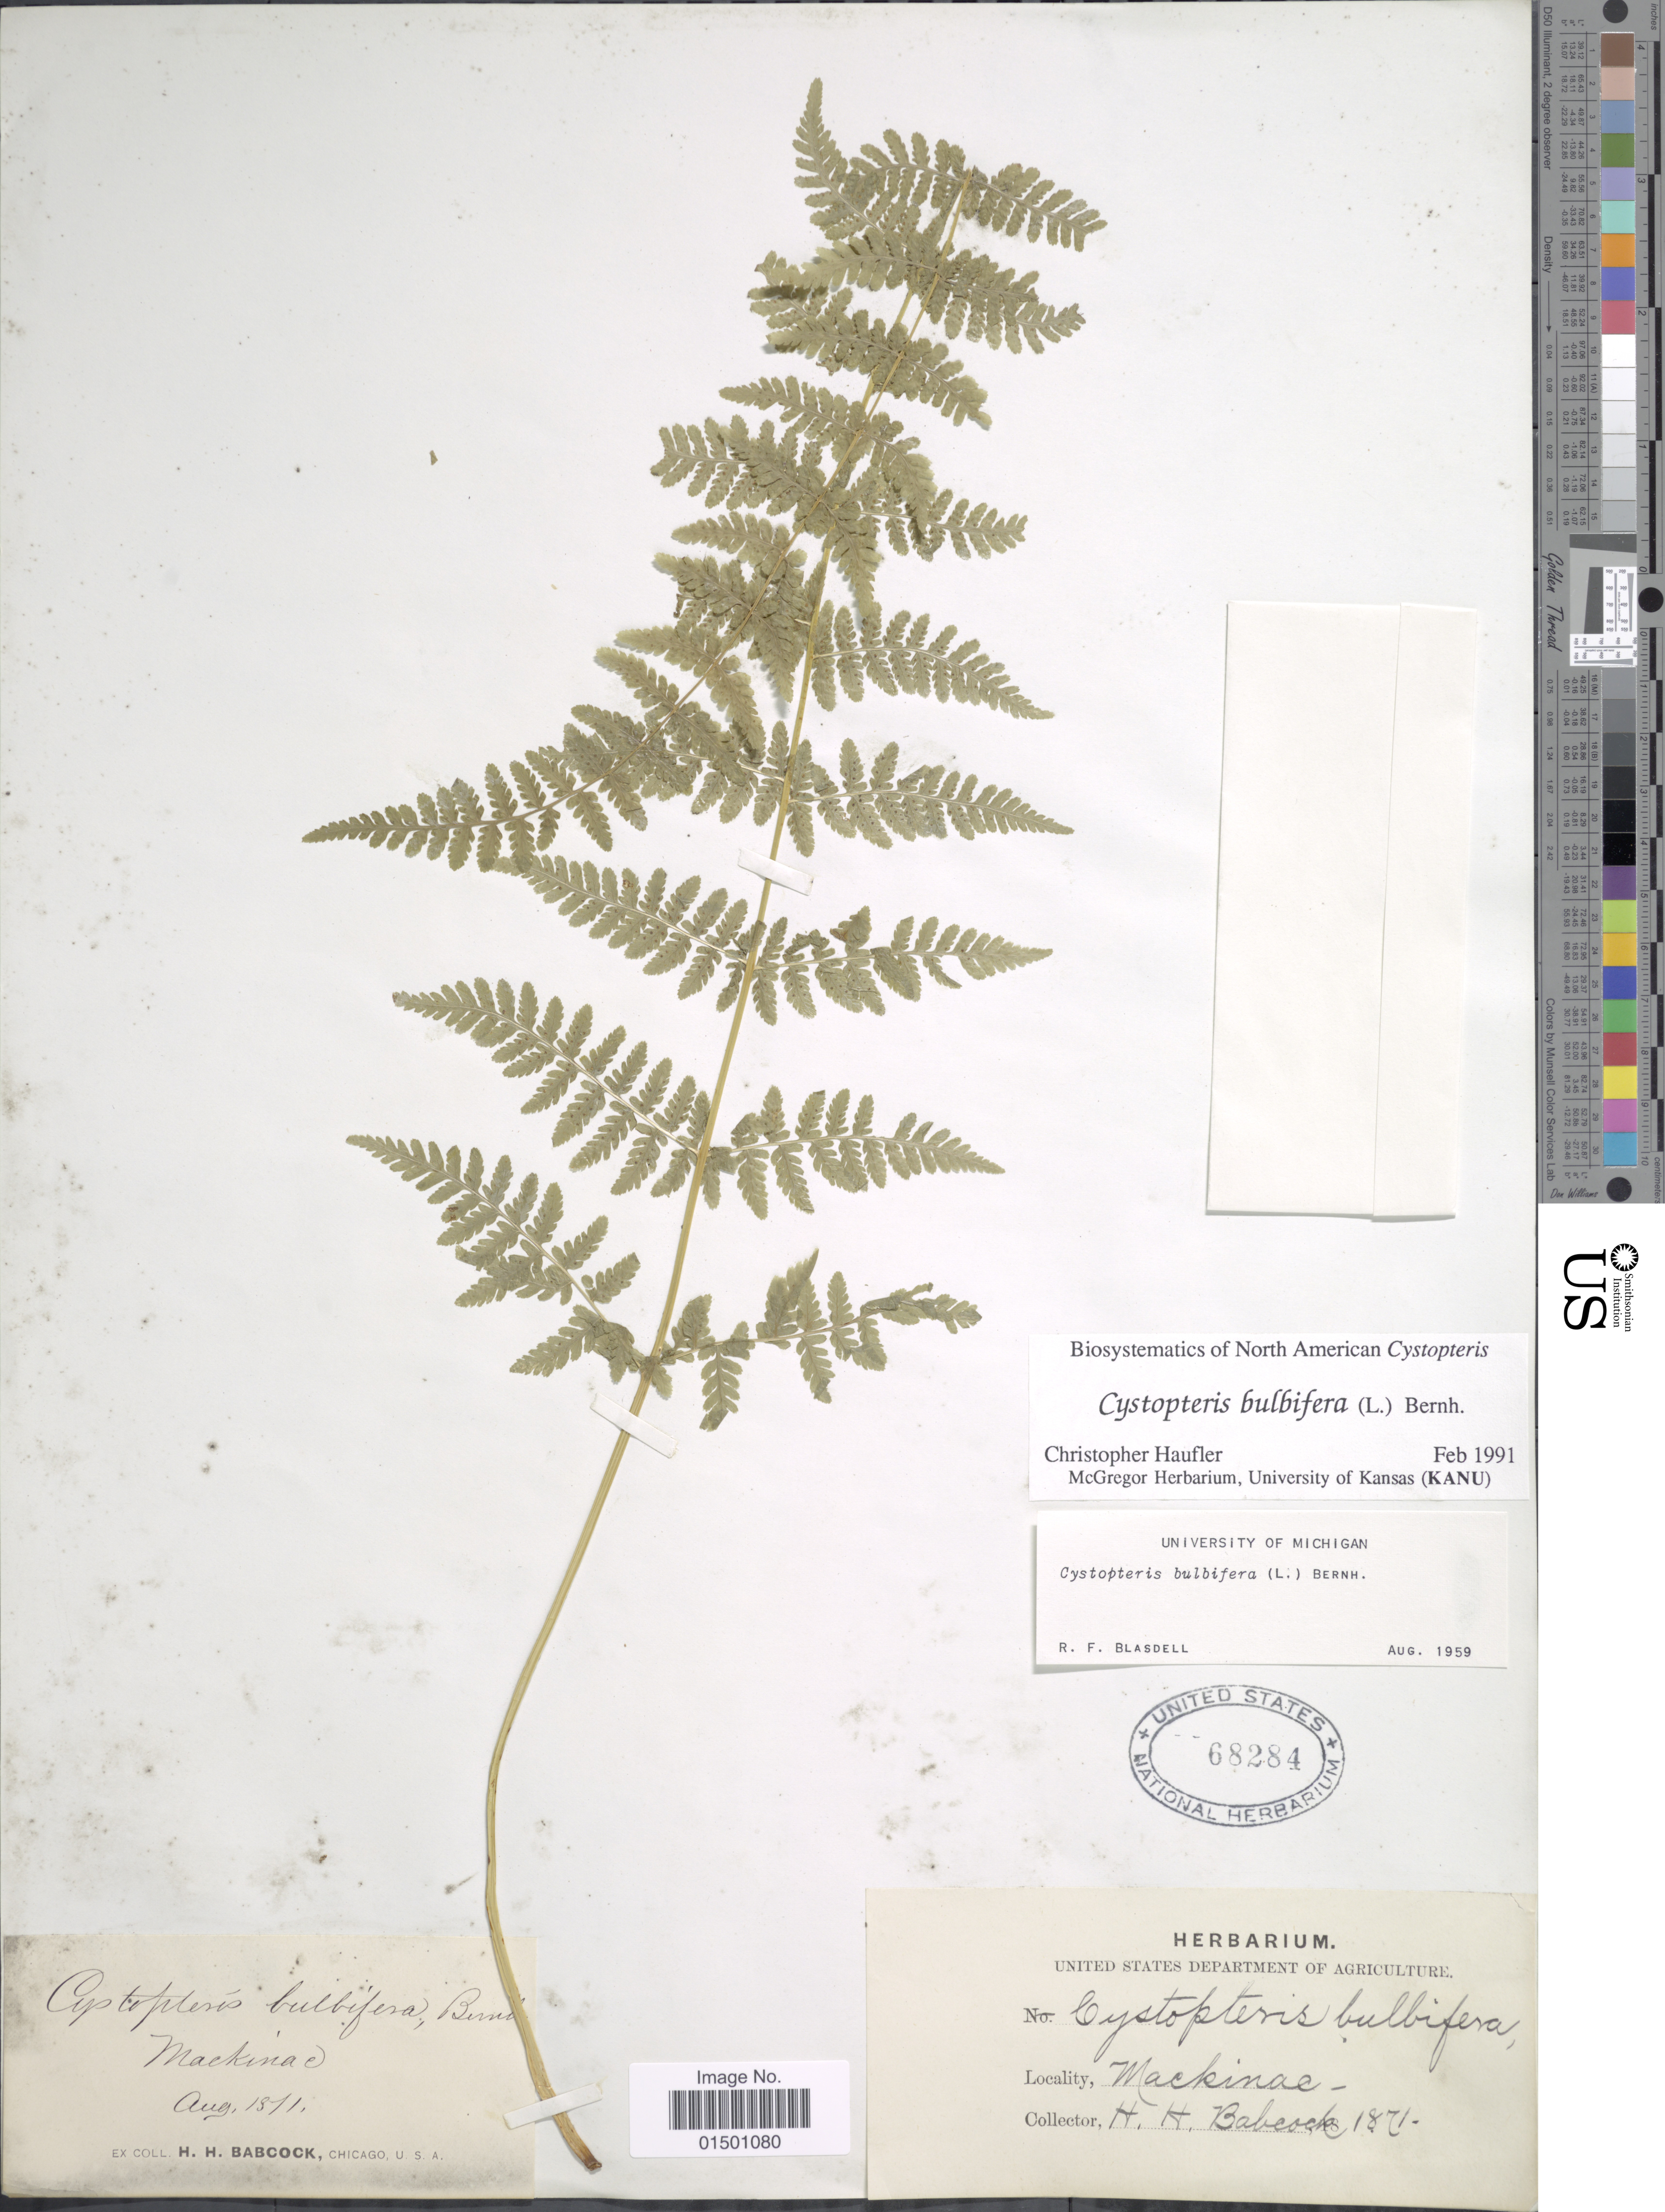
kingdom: Plantae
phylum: Tracheophyta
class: Polypodiopsida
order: Polypodiales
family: Cystopteridaceae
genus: Cystopteris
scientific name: Cystopteris bulbifera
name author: (L.) Bernh.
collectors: H. Babcock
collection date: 1871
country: United States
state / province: Michigan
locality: Mackinac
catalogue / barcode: US 68284